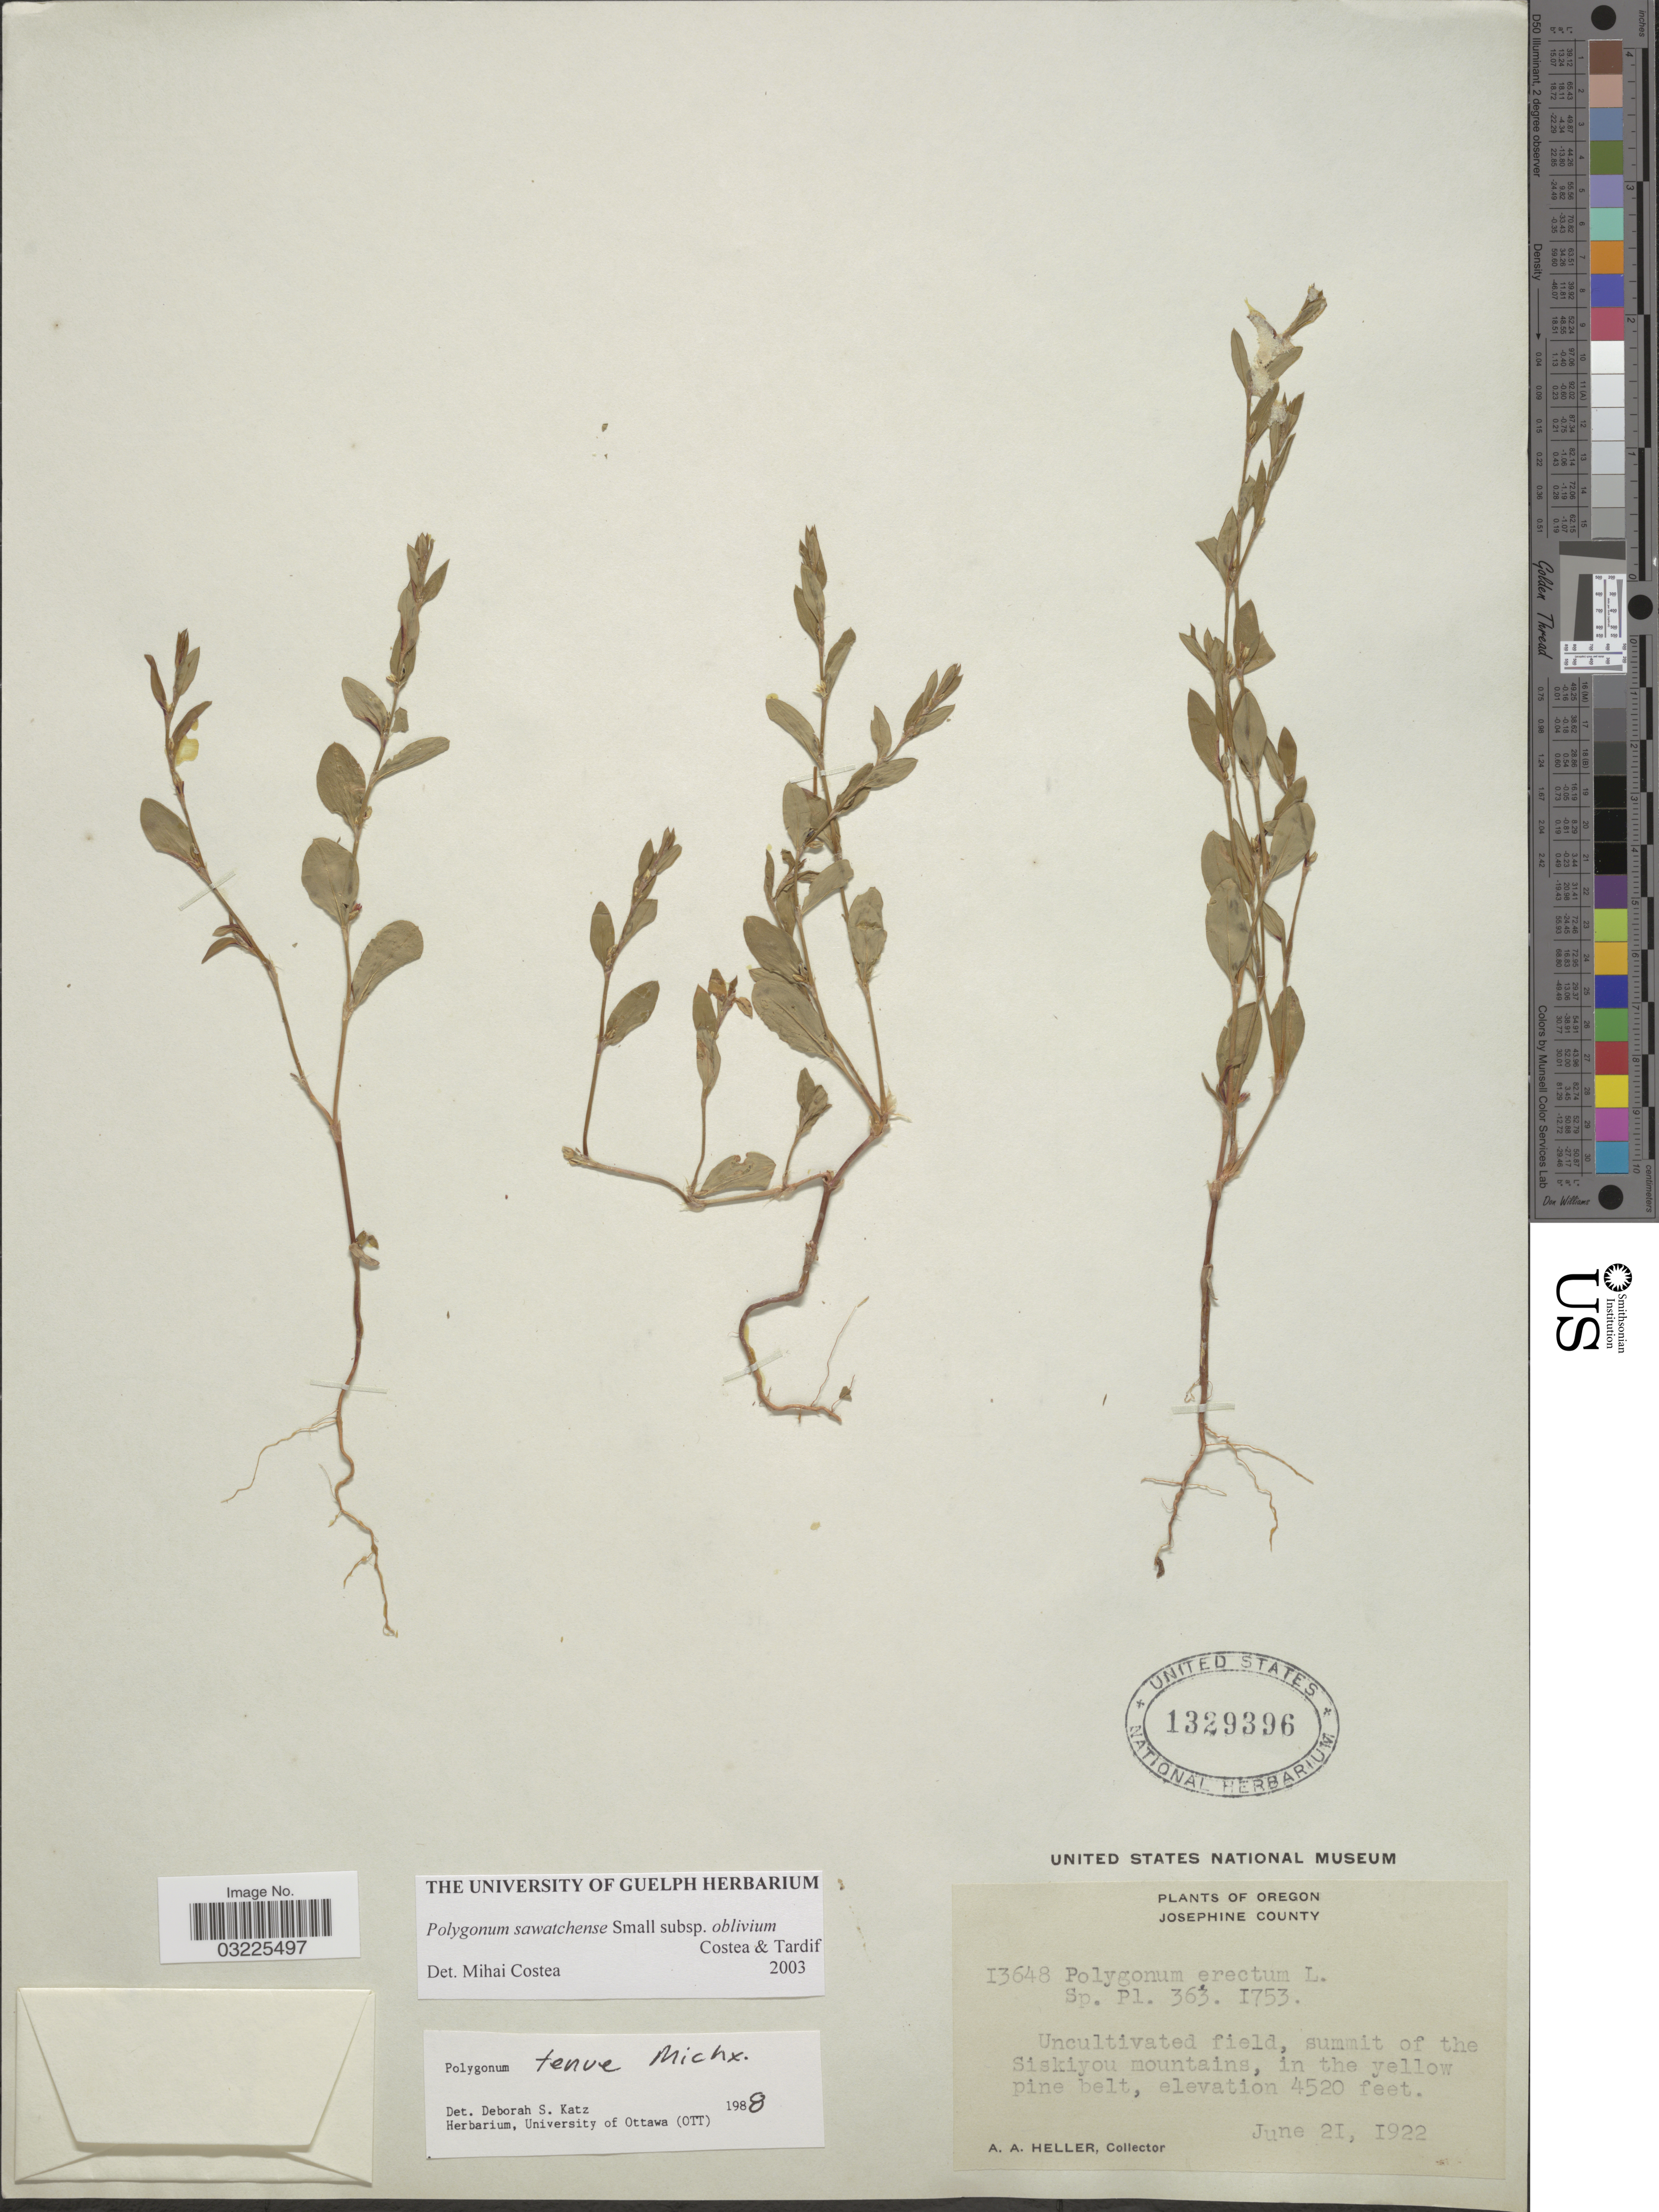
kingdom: Plantae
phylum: Tracheophyta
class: Magnoliopsida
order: Caryophyllales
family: Polygonaceae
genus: Polygonum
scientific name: Polygonum sawatchense subsp. oblivium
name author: Costea & Tardif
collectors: A. A. Heller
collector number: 13648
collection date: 1922-06-21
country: United States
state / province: Oregon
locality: Josephine County. Summit of the Siskiyou mountains, in the yellow pine belt.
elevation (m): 1378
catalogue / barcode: US 1329396